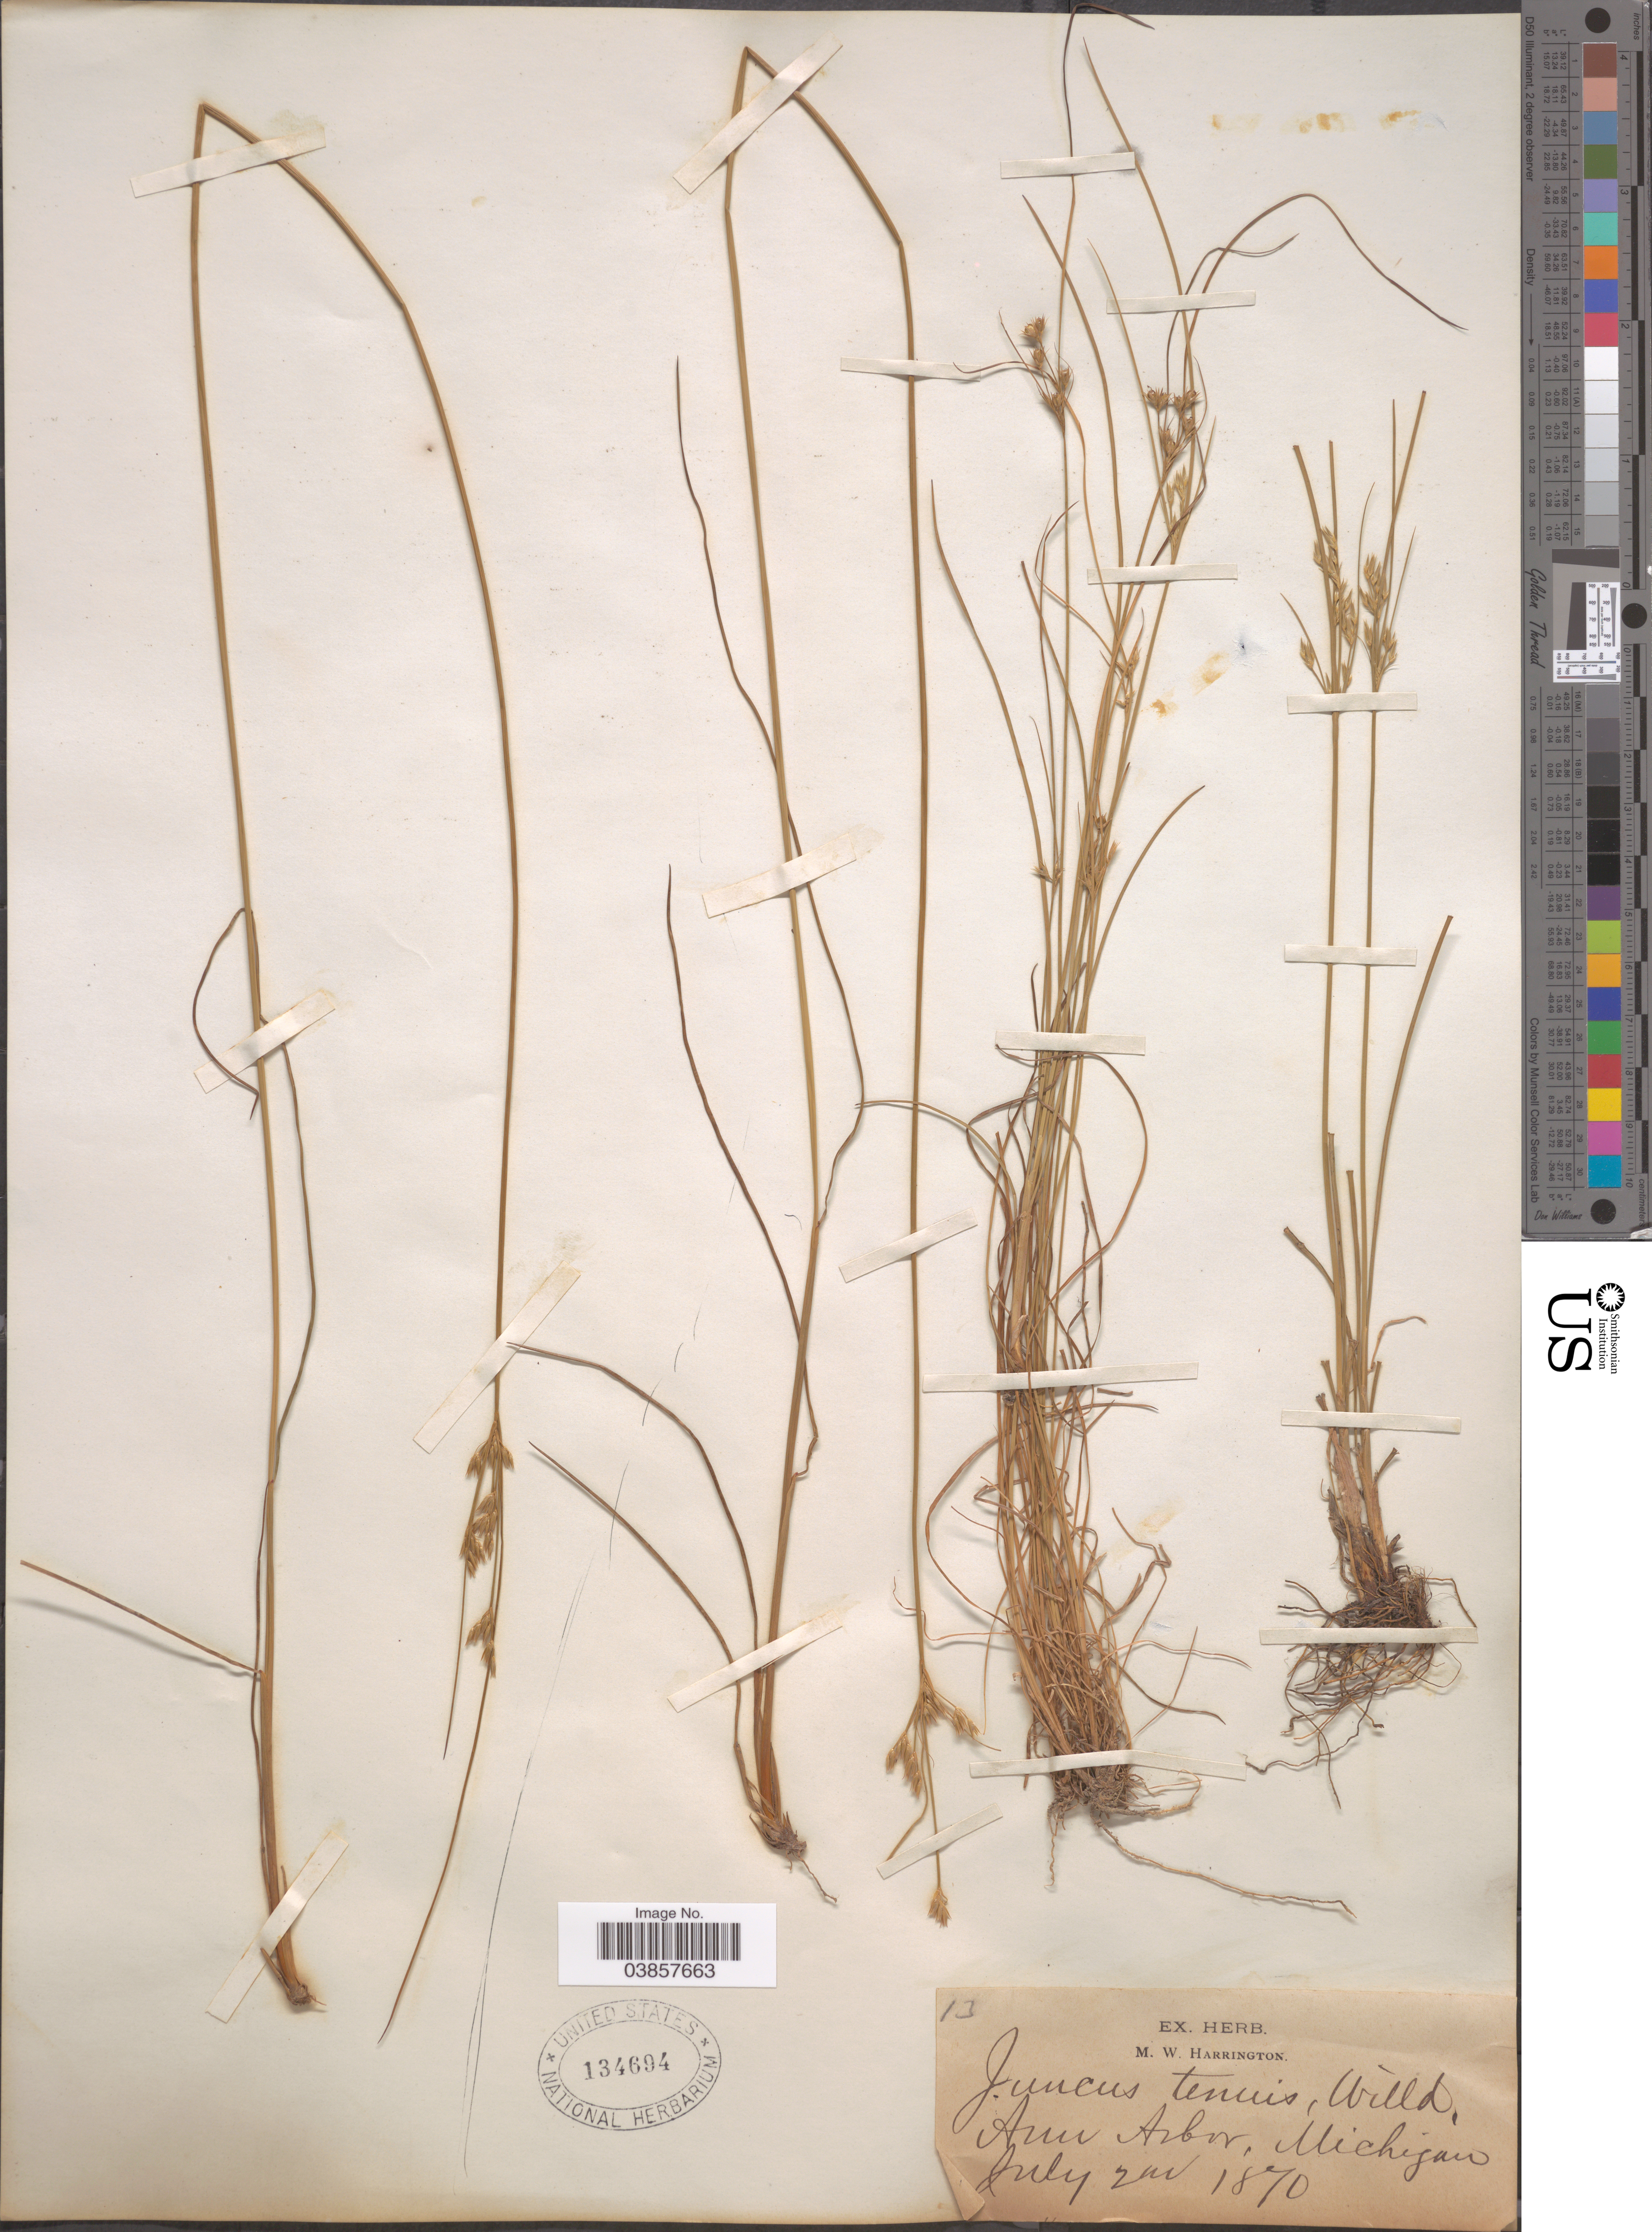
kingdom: Plantae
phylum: Tracheophyta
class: Liliopsida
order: Poales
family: Juncaceae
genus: Juncus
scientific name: Juncus tenuis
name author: Willd.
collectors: Ex herb. M. W. Harrington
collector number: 13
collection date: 1870-07-02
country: United States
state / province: Michigan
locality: Ann Arbor.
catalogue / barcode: US 134694